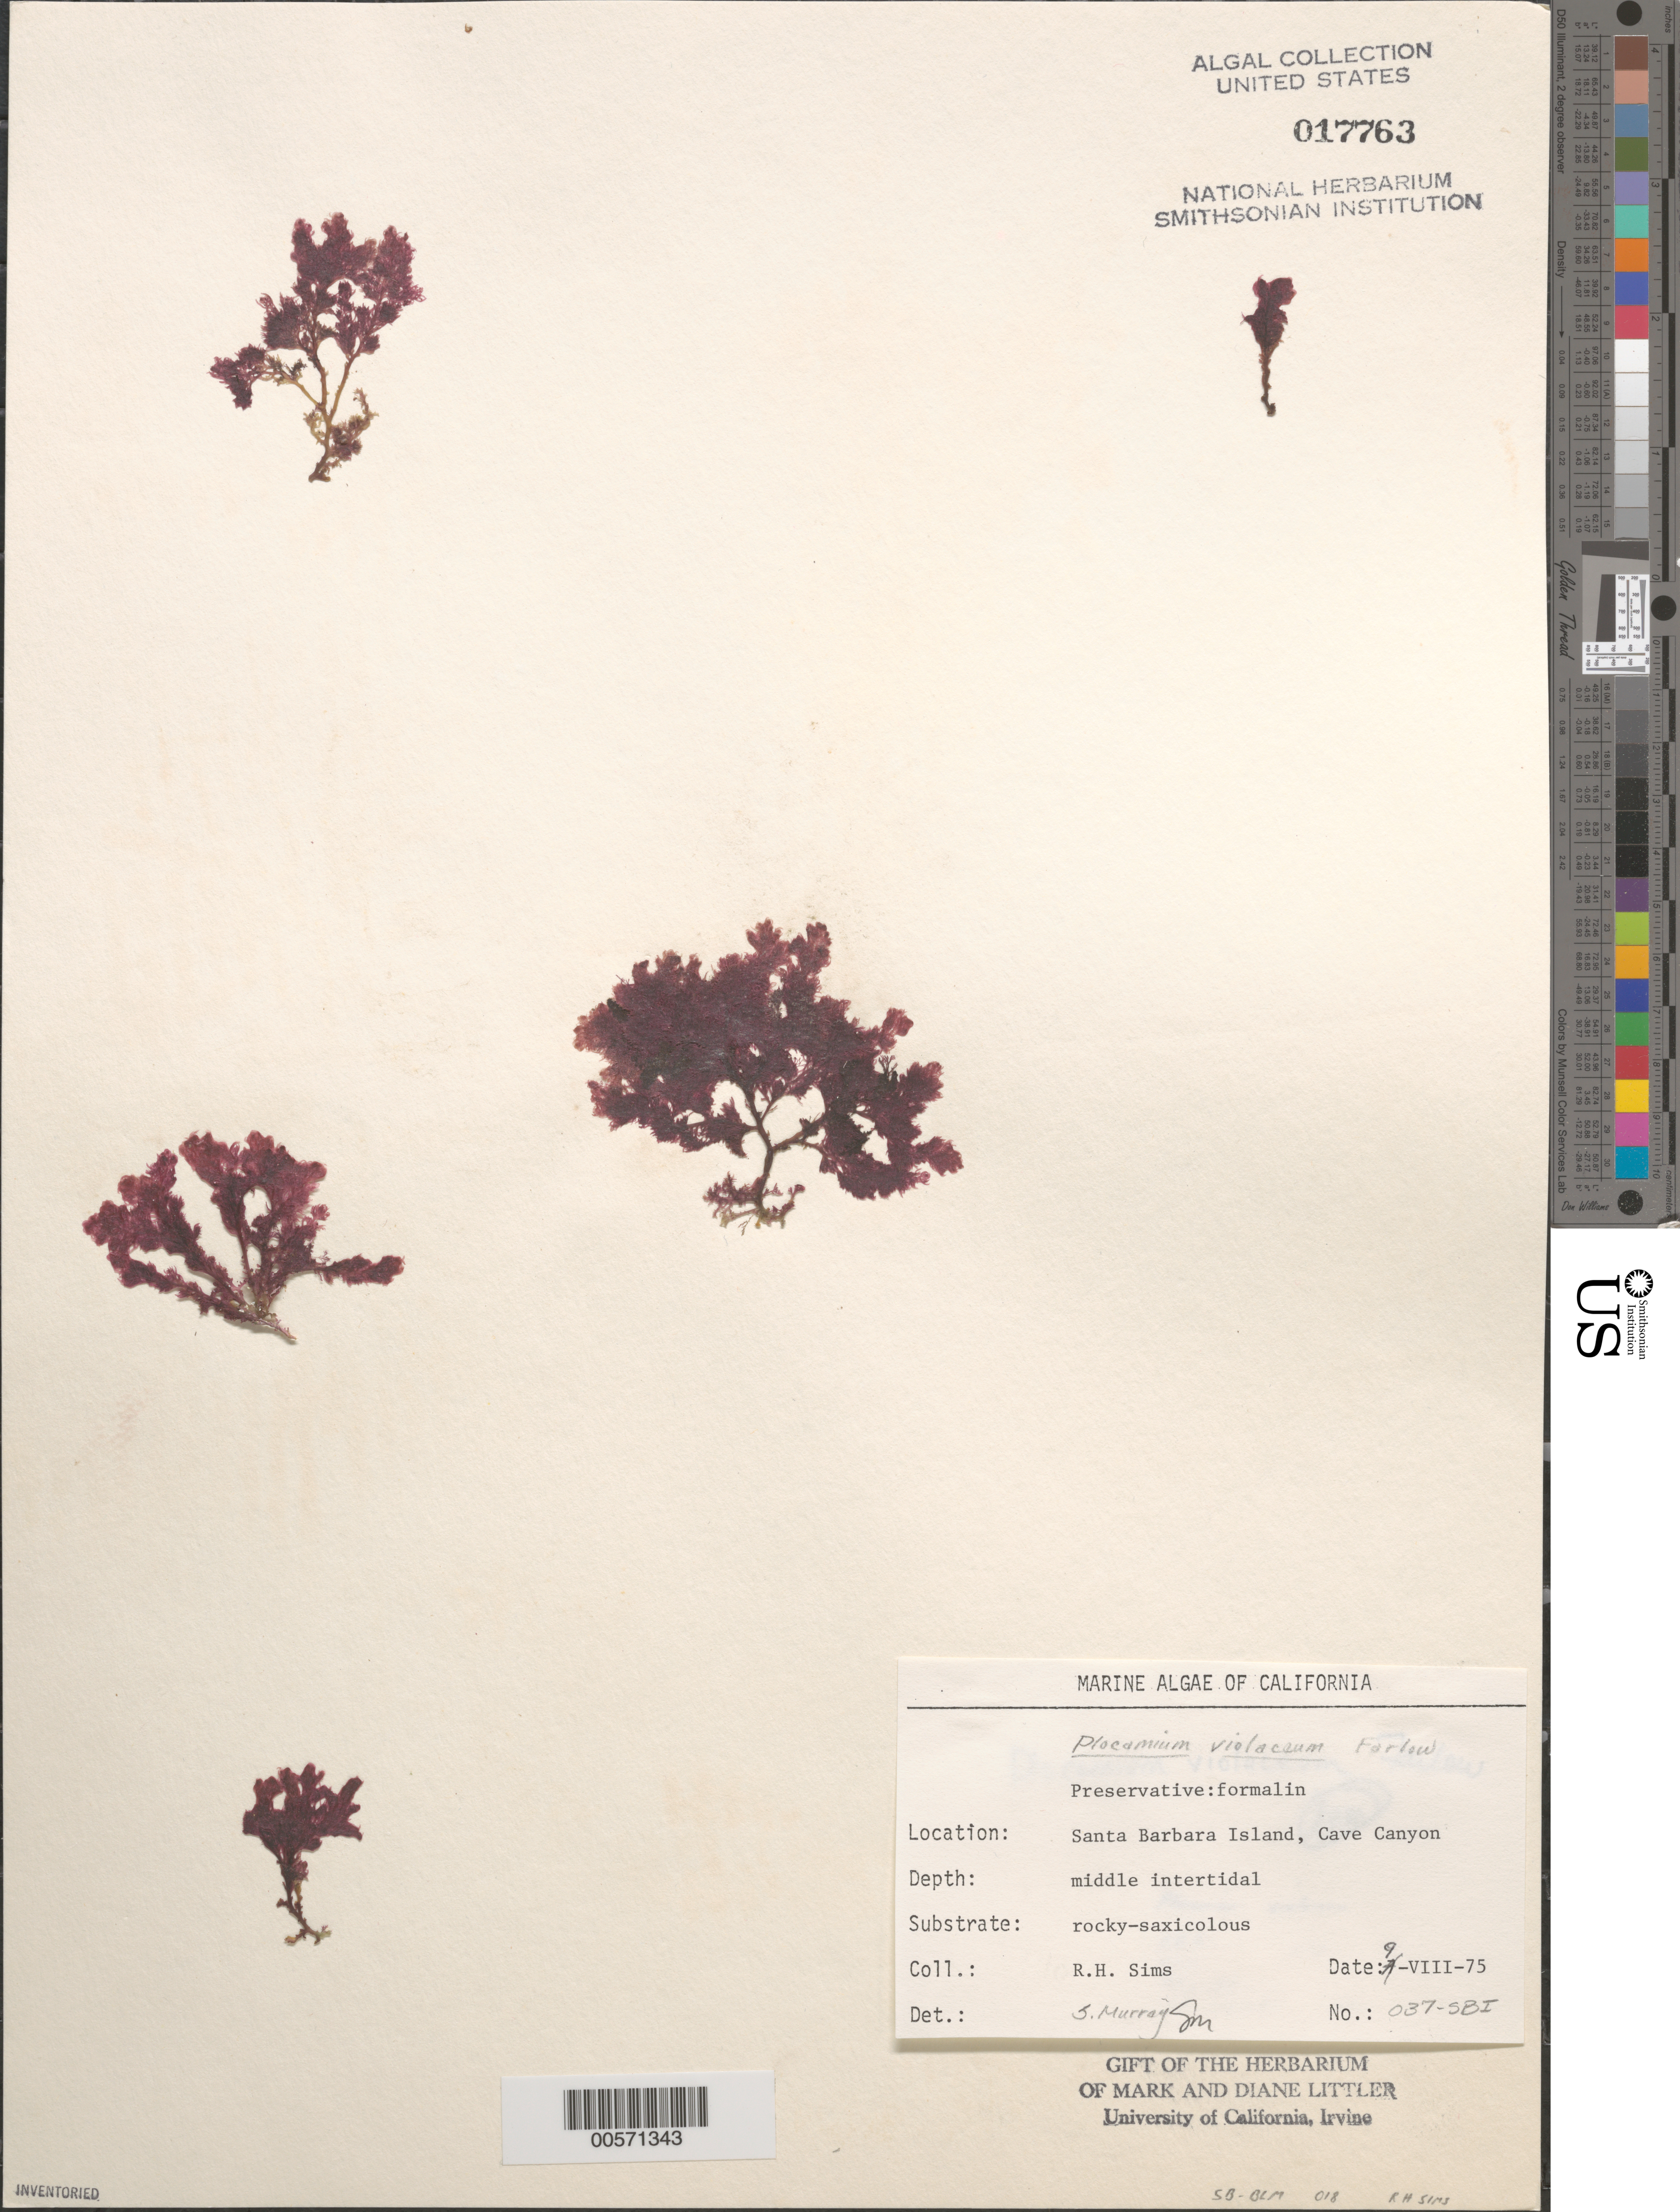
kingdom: Plantae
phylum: Rhodophyta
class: Florideophyceae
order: Plocamiales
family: Plocamiaceae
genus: Plocamium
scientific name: Plocamium violaceum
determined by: Murray, S. N.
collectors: R. H. Sims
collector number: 037-sbi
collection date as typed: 09 Aug 1975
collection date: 1975-08-09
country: United States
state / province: California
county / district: Santa Barbara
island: Santa Barbara Island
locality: Cave Canyon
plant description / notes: BLM-SOCALBIGHT Rocky Intertidal Survey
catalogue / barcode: US 17763